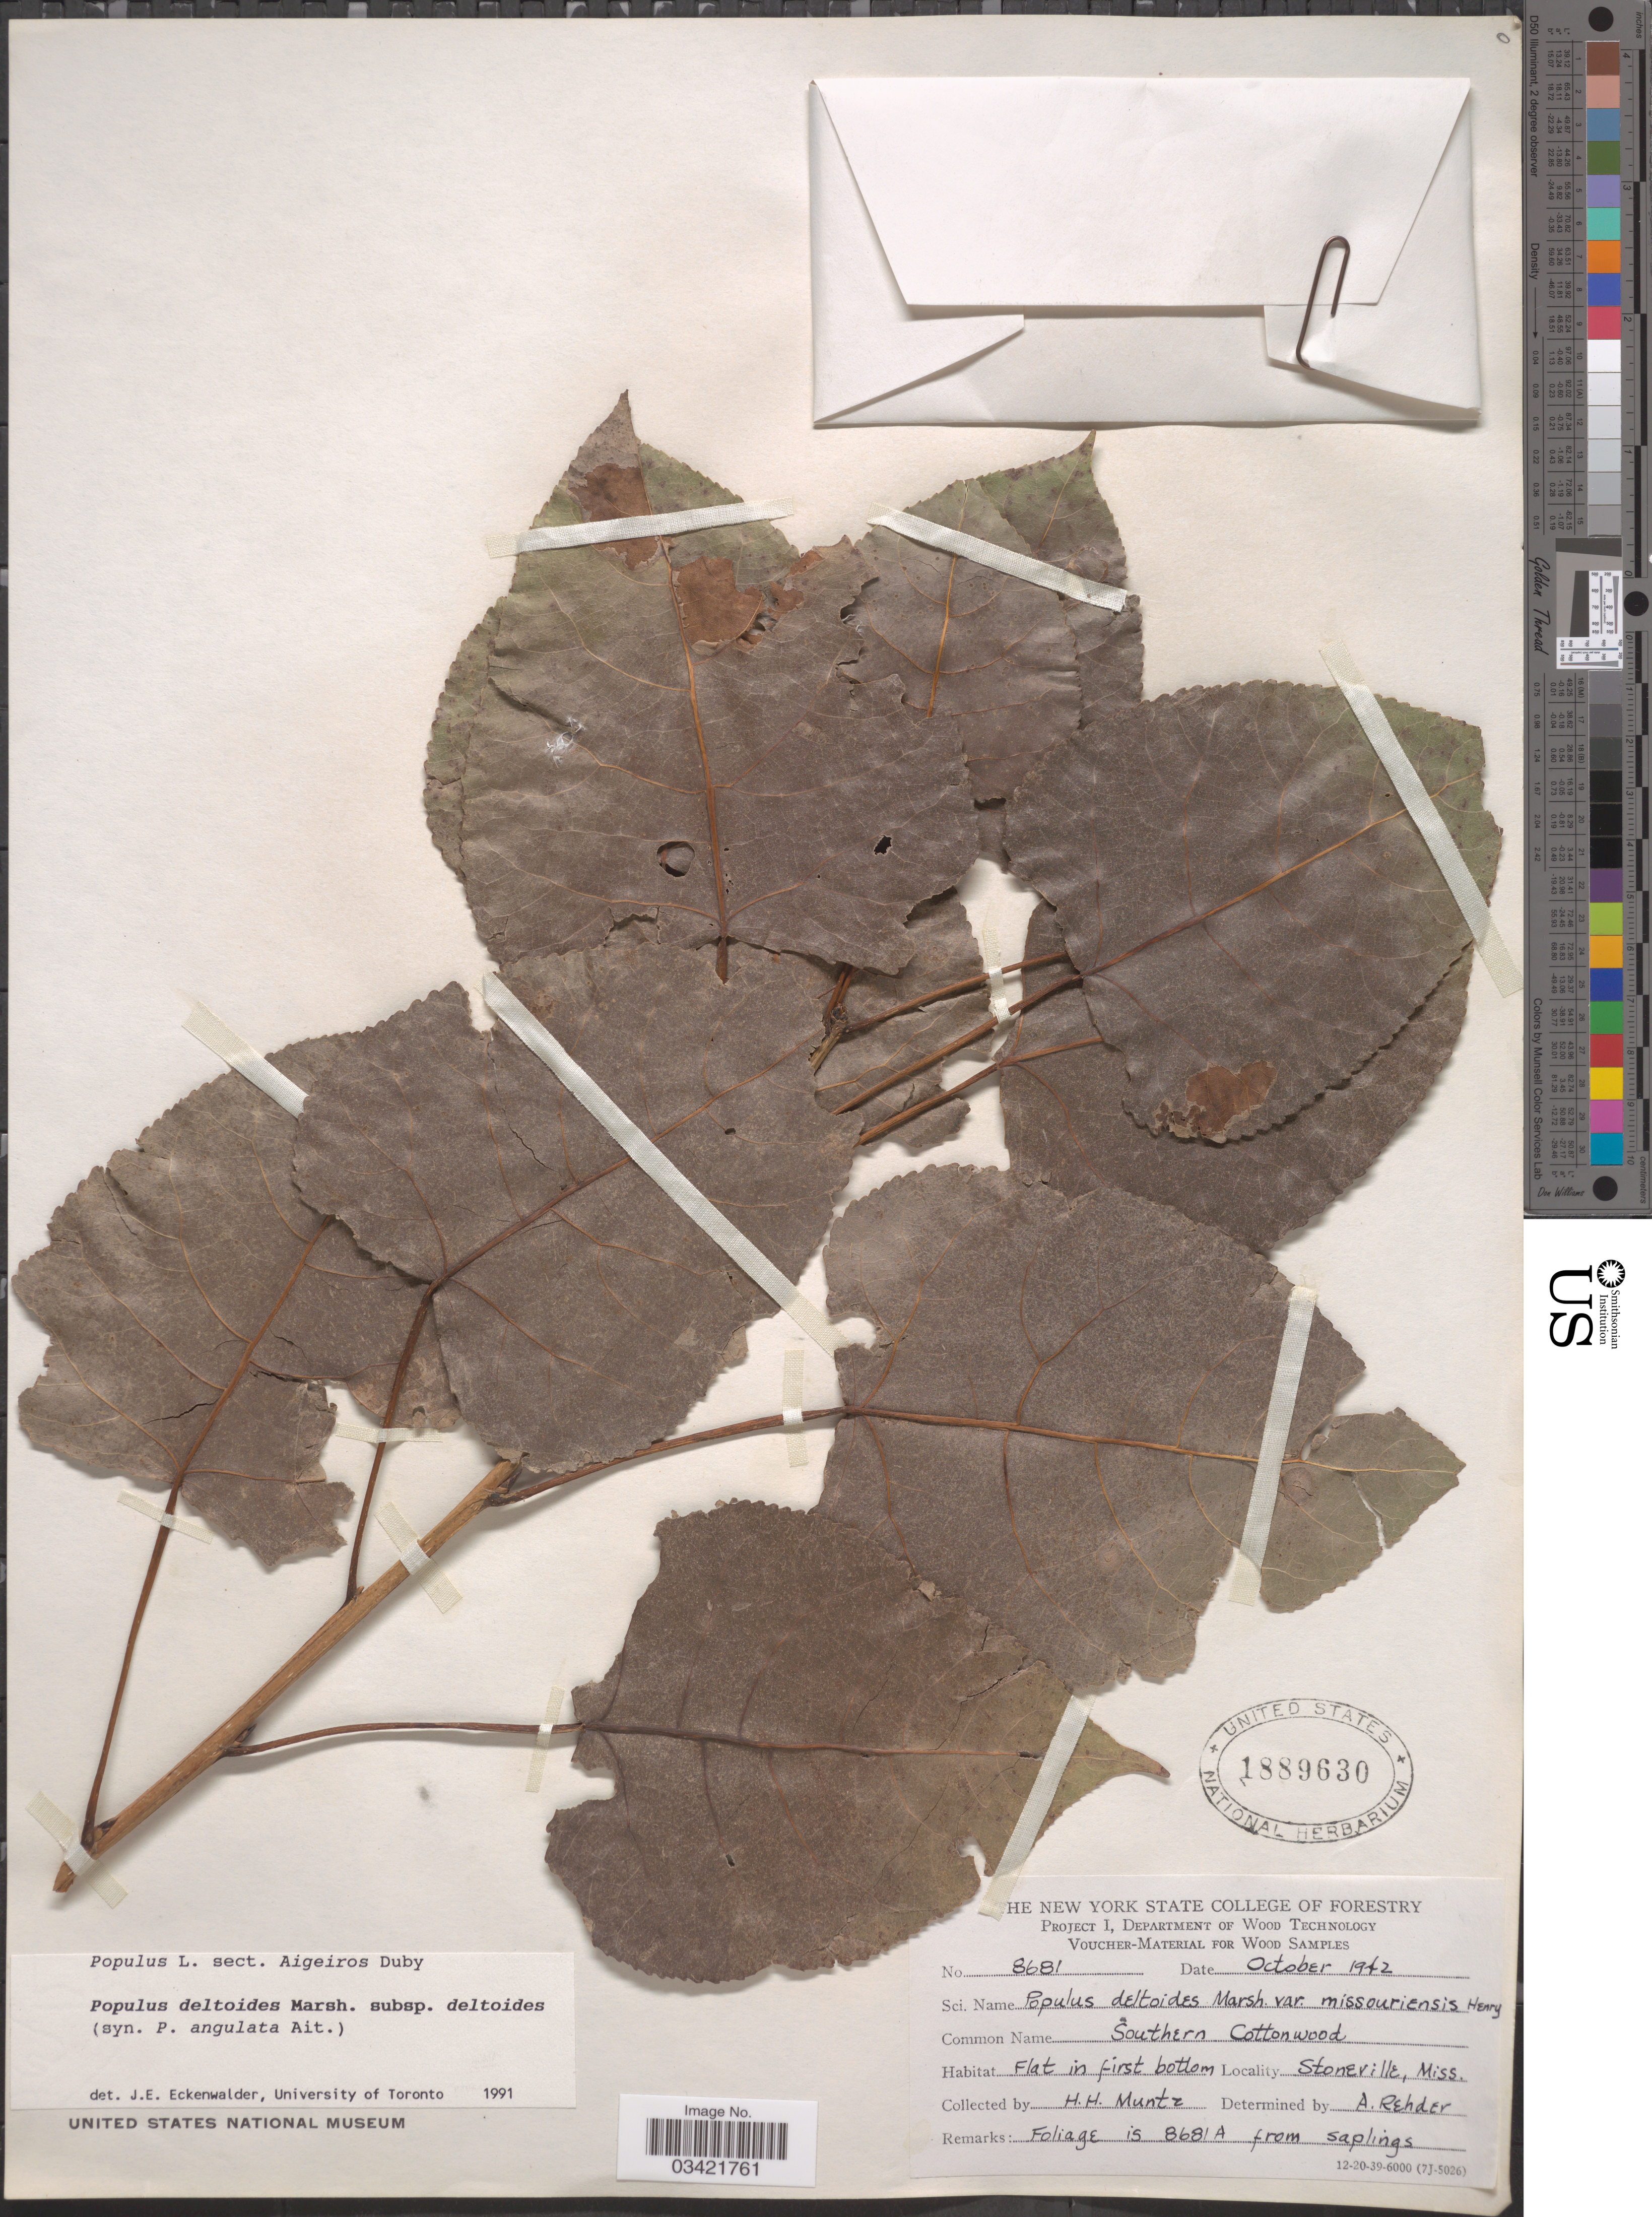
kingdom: Plantae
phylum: Tracheophyta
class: Magnoliopsida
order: Malpighiales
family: Salicaceae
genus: Populus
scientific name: Populus deltoides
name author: W. Bartram ex Marshall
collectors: H. Muntz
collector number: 8681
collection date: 1942-10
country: United States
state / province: Mississippi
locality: Stoneville.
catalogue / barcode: US 1889630